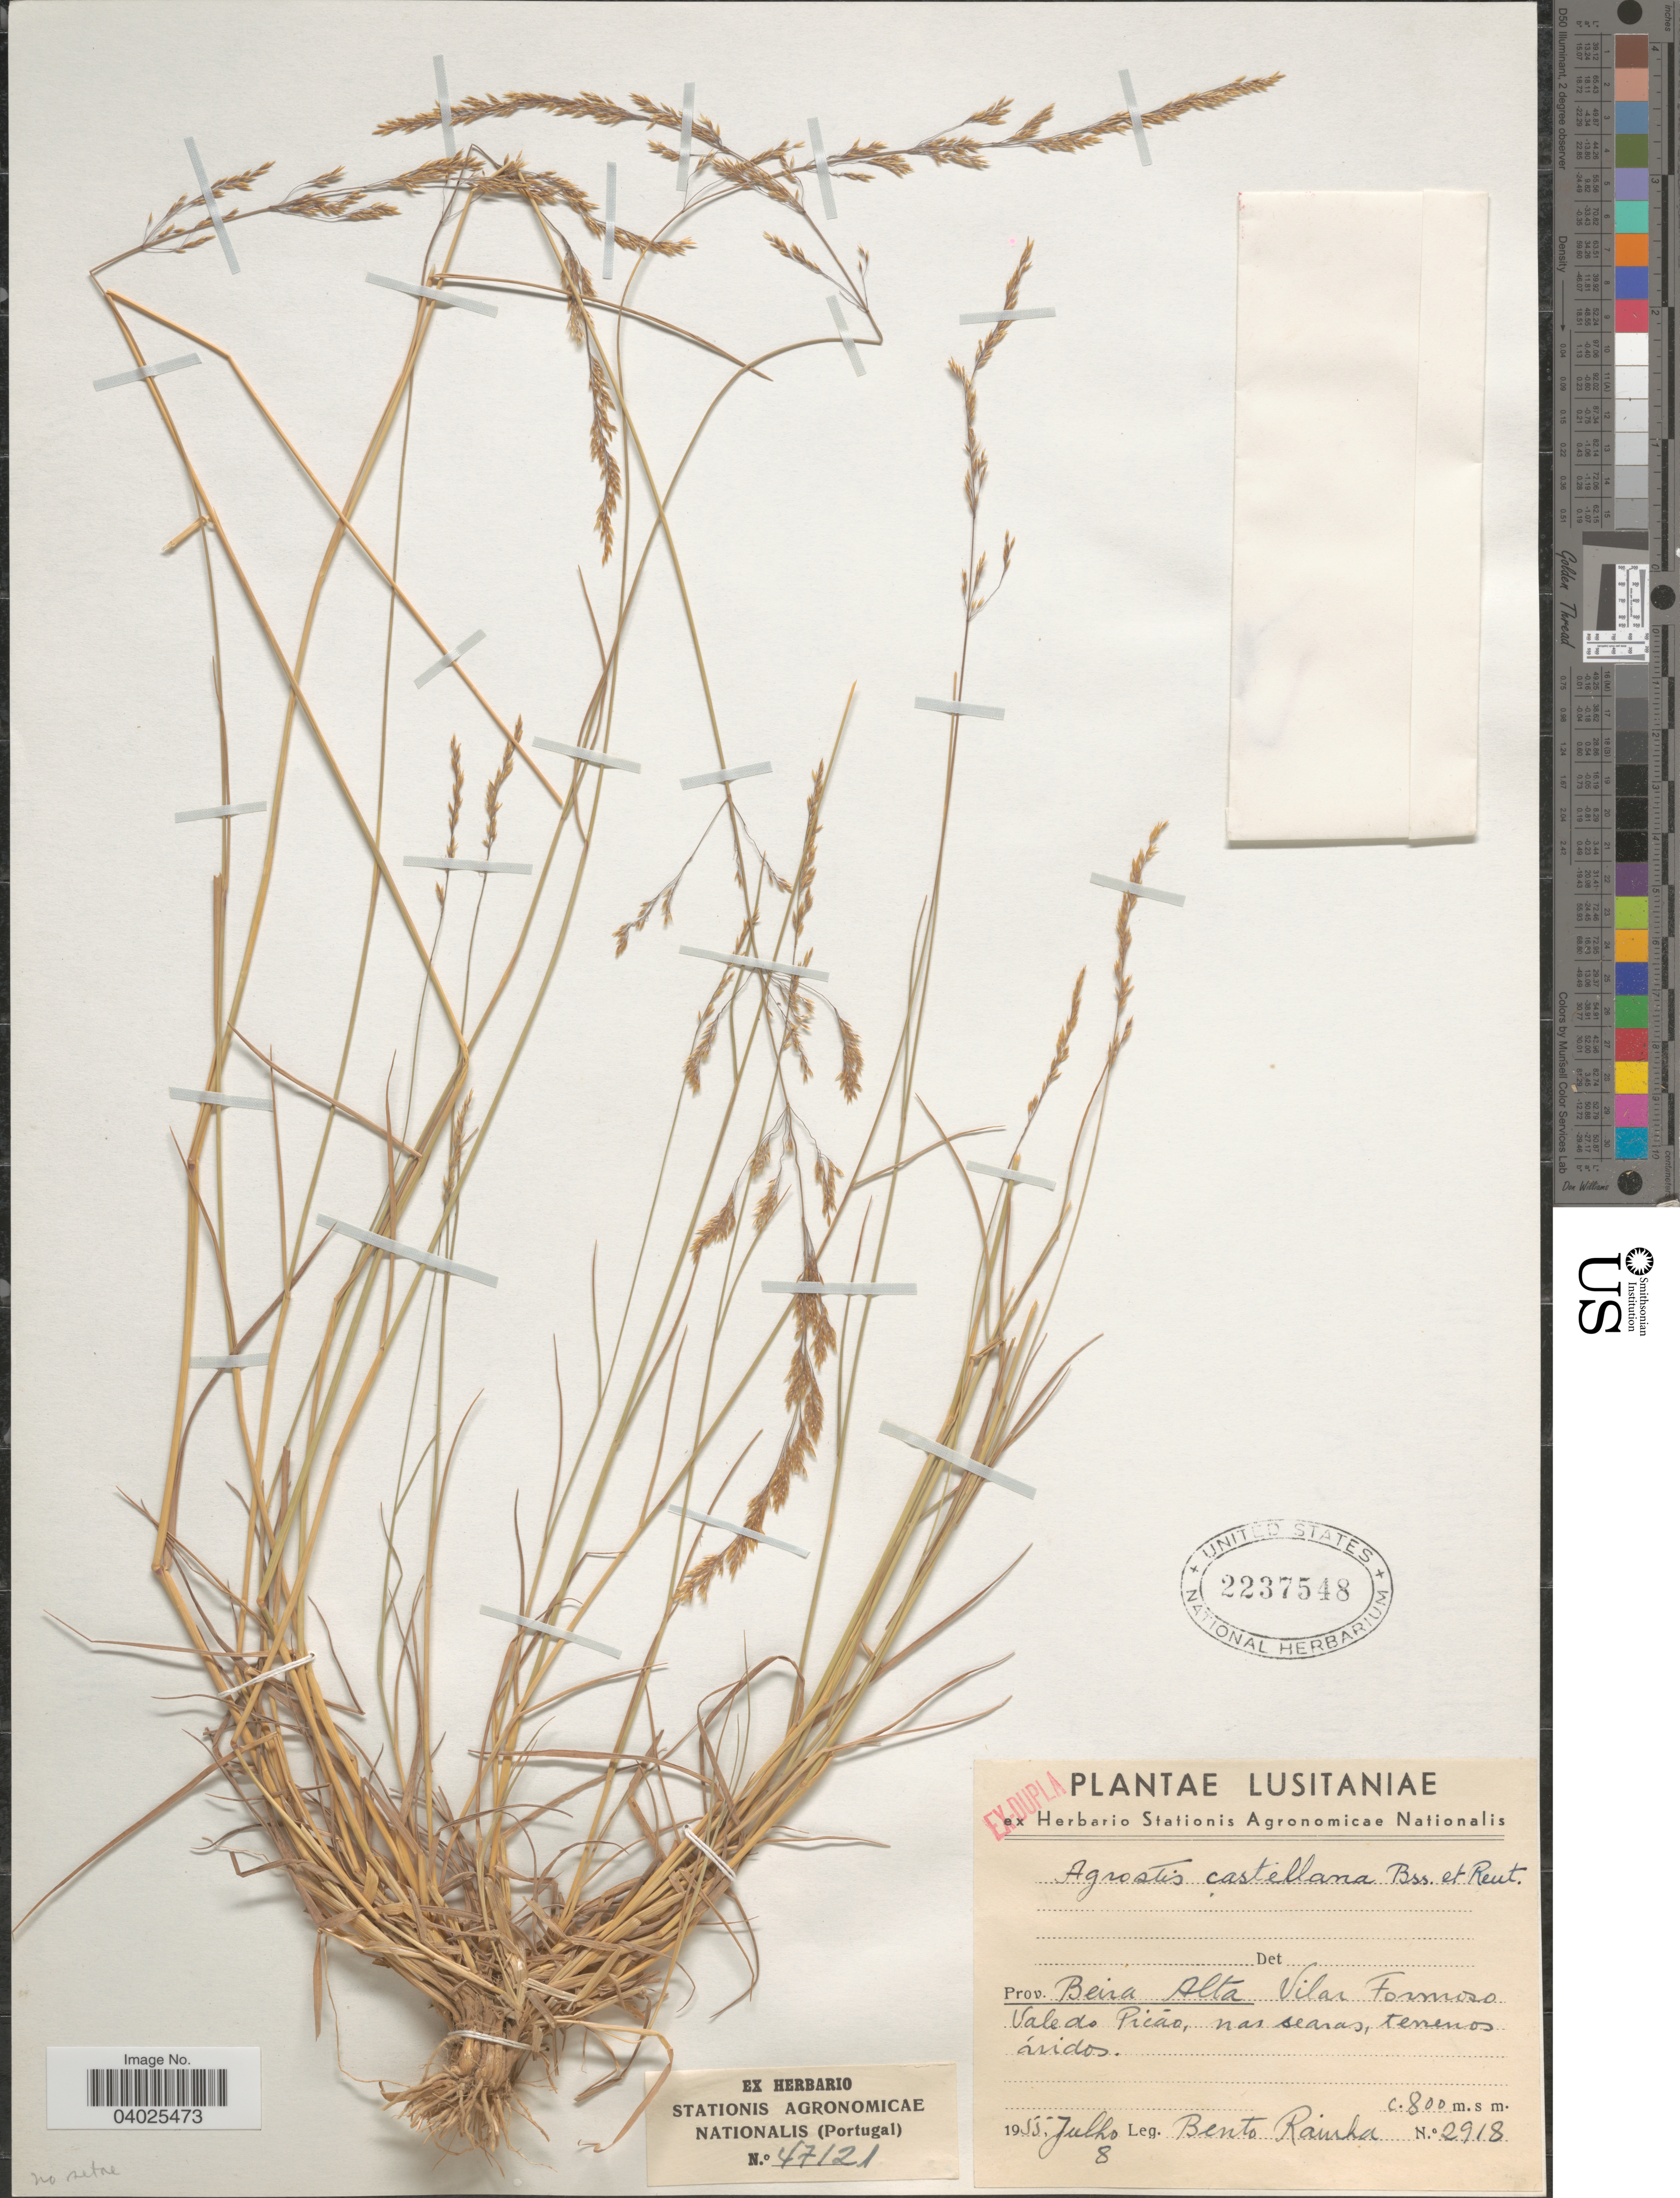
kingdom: Plantae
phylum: Tracheophyta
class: Liliopsida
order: Poales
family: Poaceae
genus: Agrostis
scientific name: Agrostis castellana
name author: Boiss. & Reut.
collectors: B. Rainha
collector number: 2918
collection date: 1955-07-08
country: Portugal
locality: Lusitaniae. Prov. Beira Alta Vilar Formoso. Valedo Picāo, nas searas, terrenos áridos.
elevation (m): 800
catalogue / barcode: US 2237548